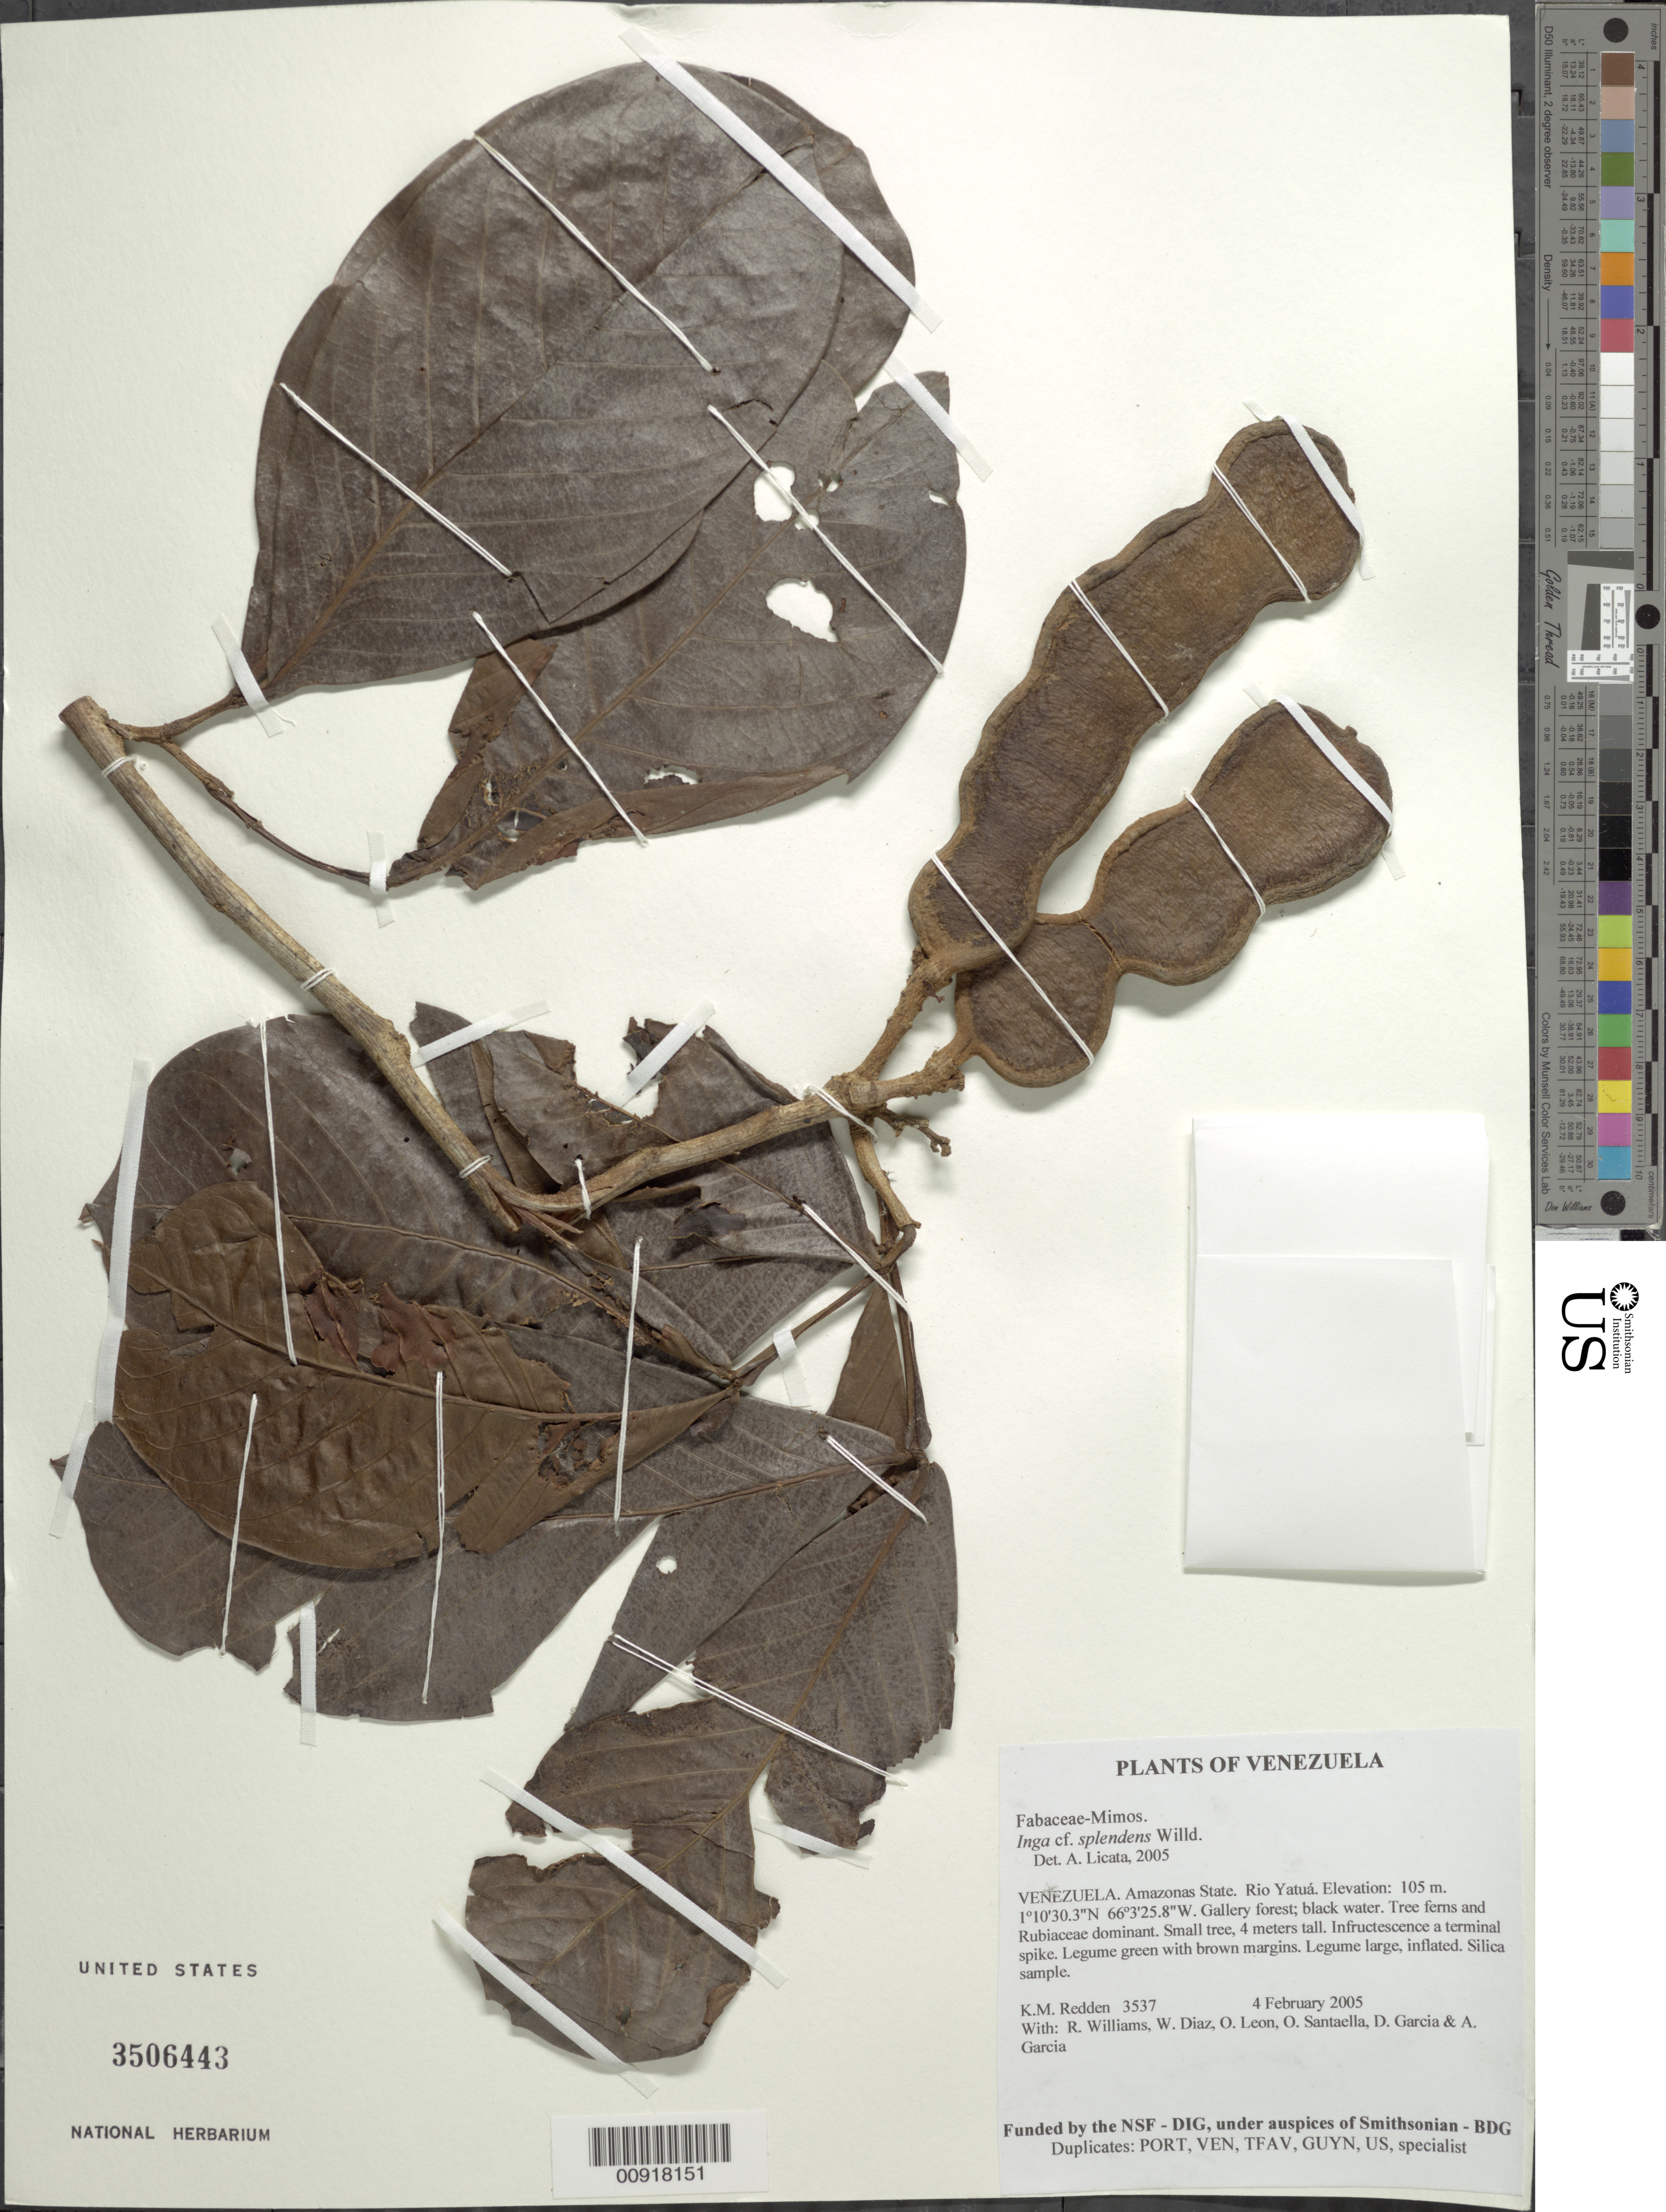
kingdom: Plantae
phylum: Tracheophyta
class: Magnoliopsida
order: Fabales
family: Fabaceae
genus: Inga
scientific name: Inga splendens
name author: Willd.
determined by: Licata, A., (PORT), Univ. Nac. Exp. de los Llanos Ezequiel Zamora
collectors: K. M. Redden, R. Williams, W. Díaz P., O. León, O. Santaella, D. Garcia & A. Garcia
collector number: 3537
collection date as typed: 4 February 2005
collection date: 2005-02-04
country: Venezuela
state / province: Amazonas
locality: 17 - Rio Yatuá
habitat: Gallery forest; black water. Tree ferns and Rubiaceae dominant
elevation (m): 105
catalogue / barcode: US 3506443